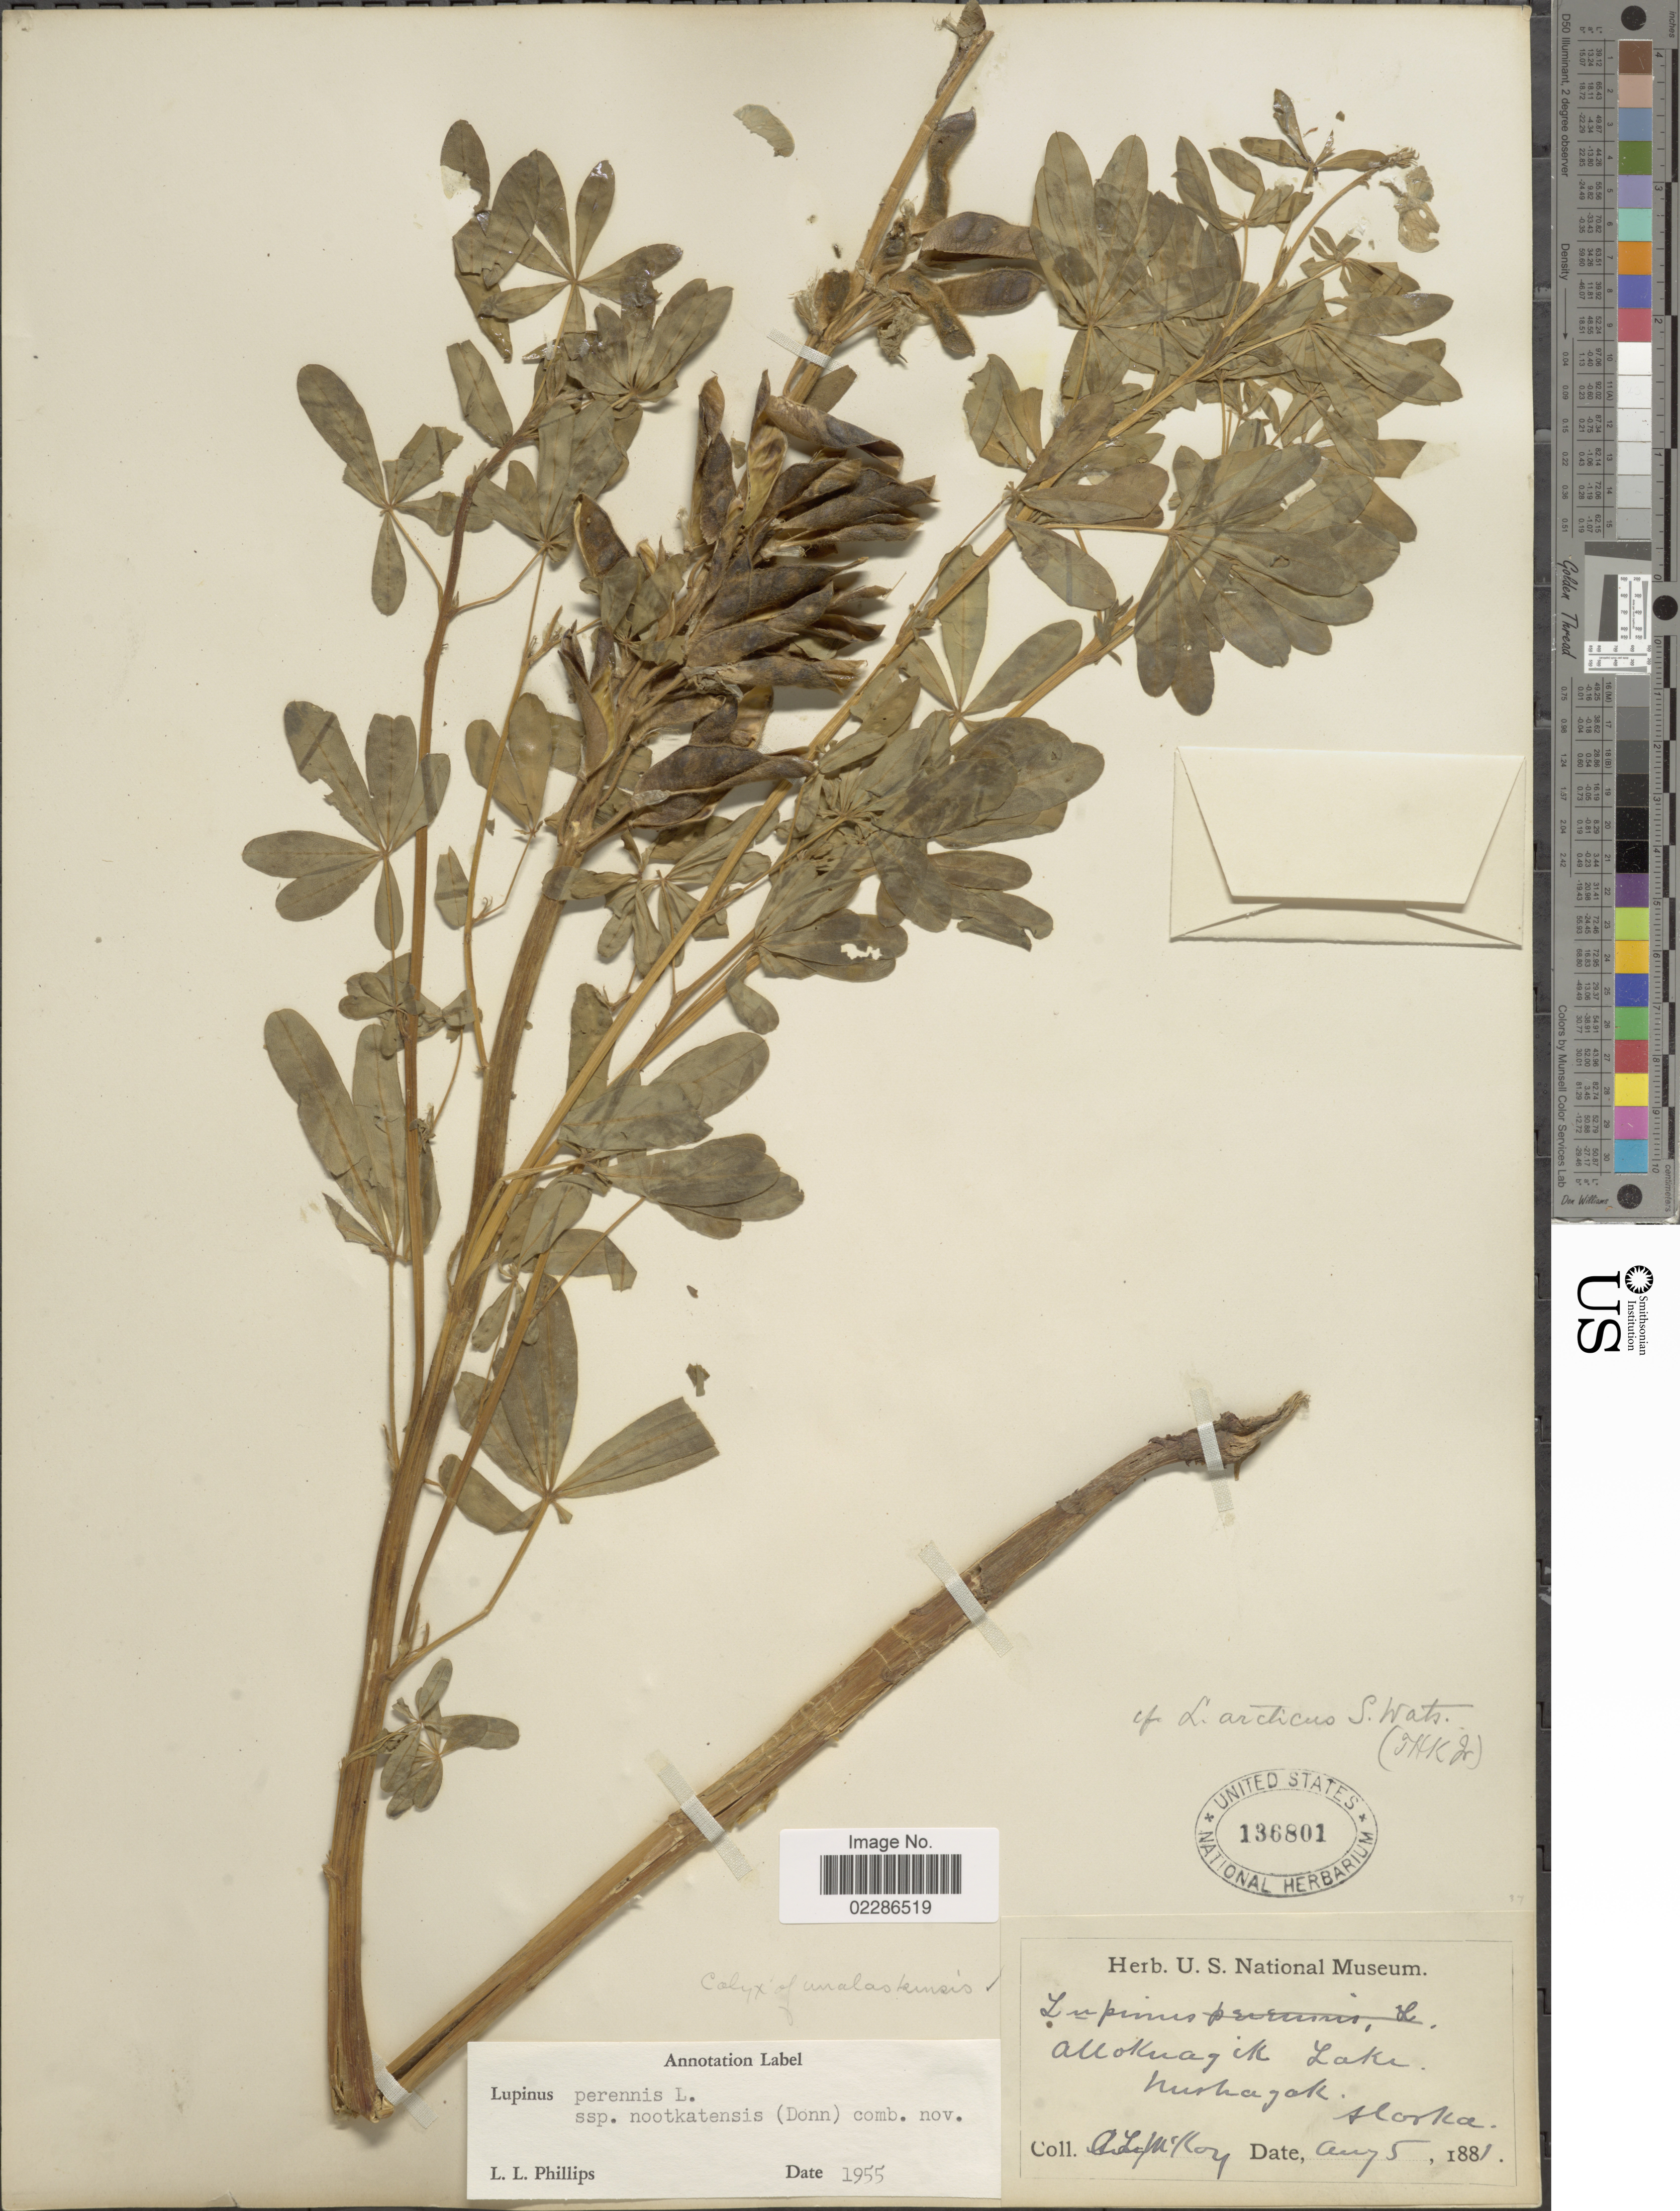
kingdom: Plantae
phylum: Tracheophyta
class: Magnoliopsida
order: Fabales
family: Fabaceae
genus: Lupinus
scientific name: Lupinus nootkatensis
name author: Donn ex Sims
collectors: C. Koy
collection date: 1881-08-05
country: United States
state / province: Alaska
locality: Alloknagik Lake, Nushagak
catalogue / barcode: US 136801